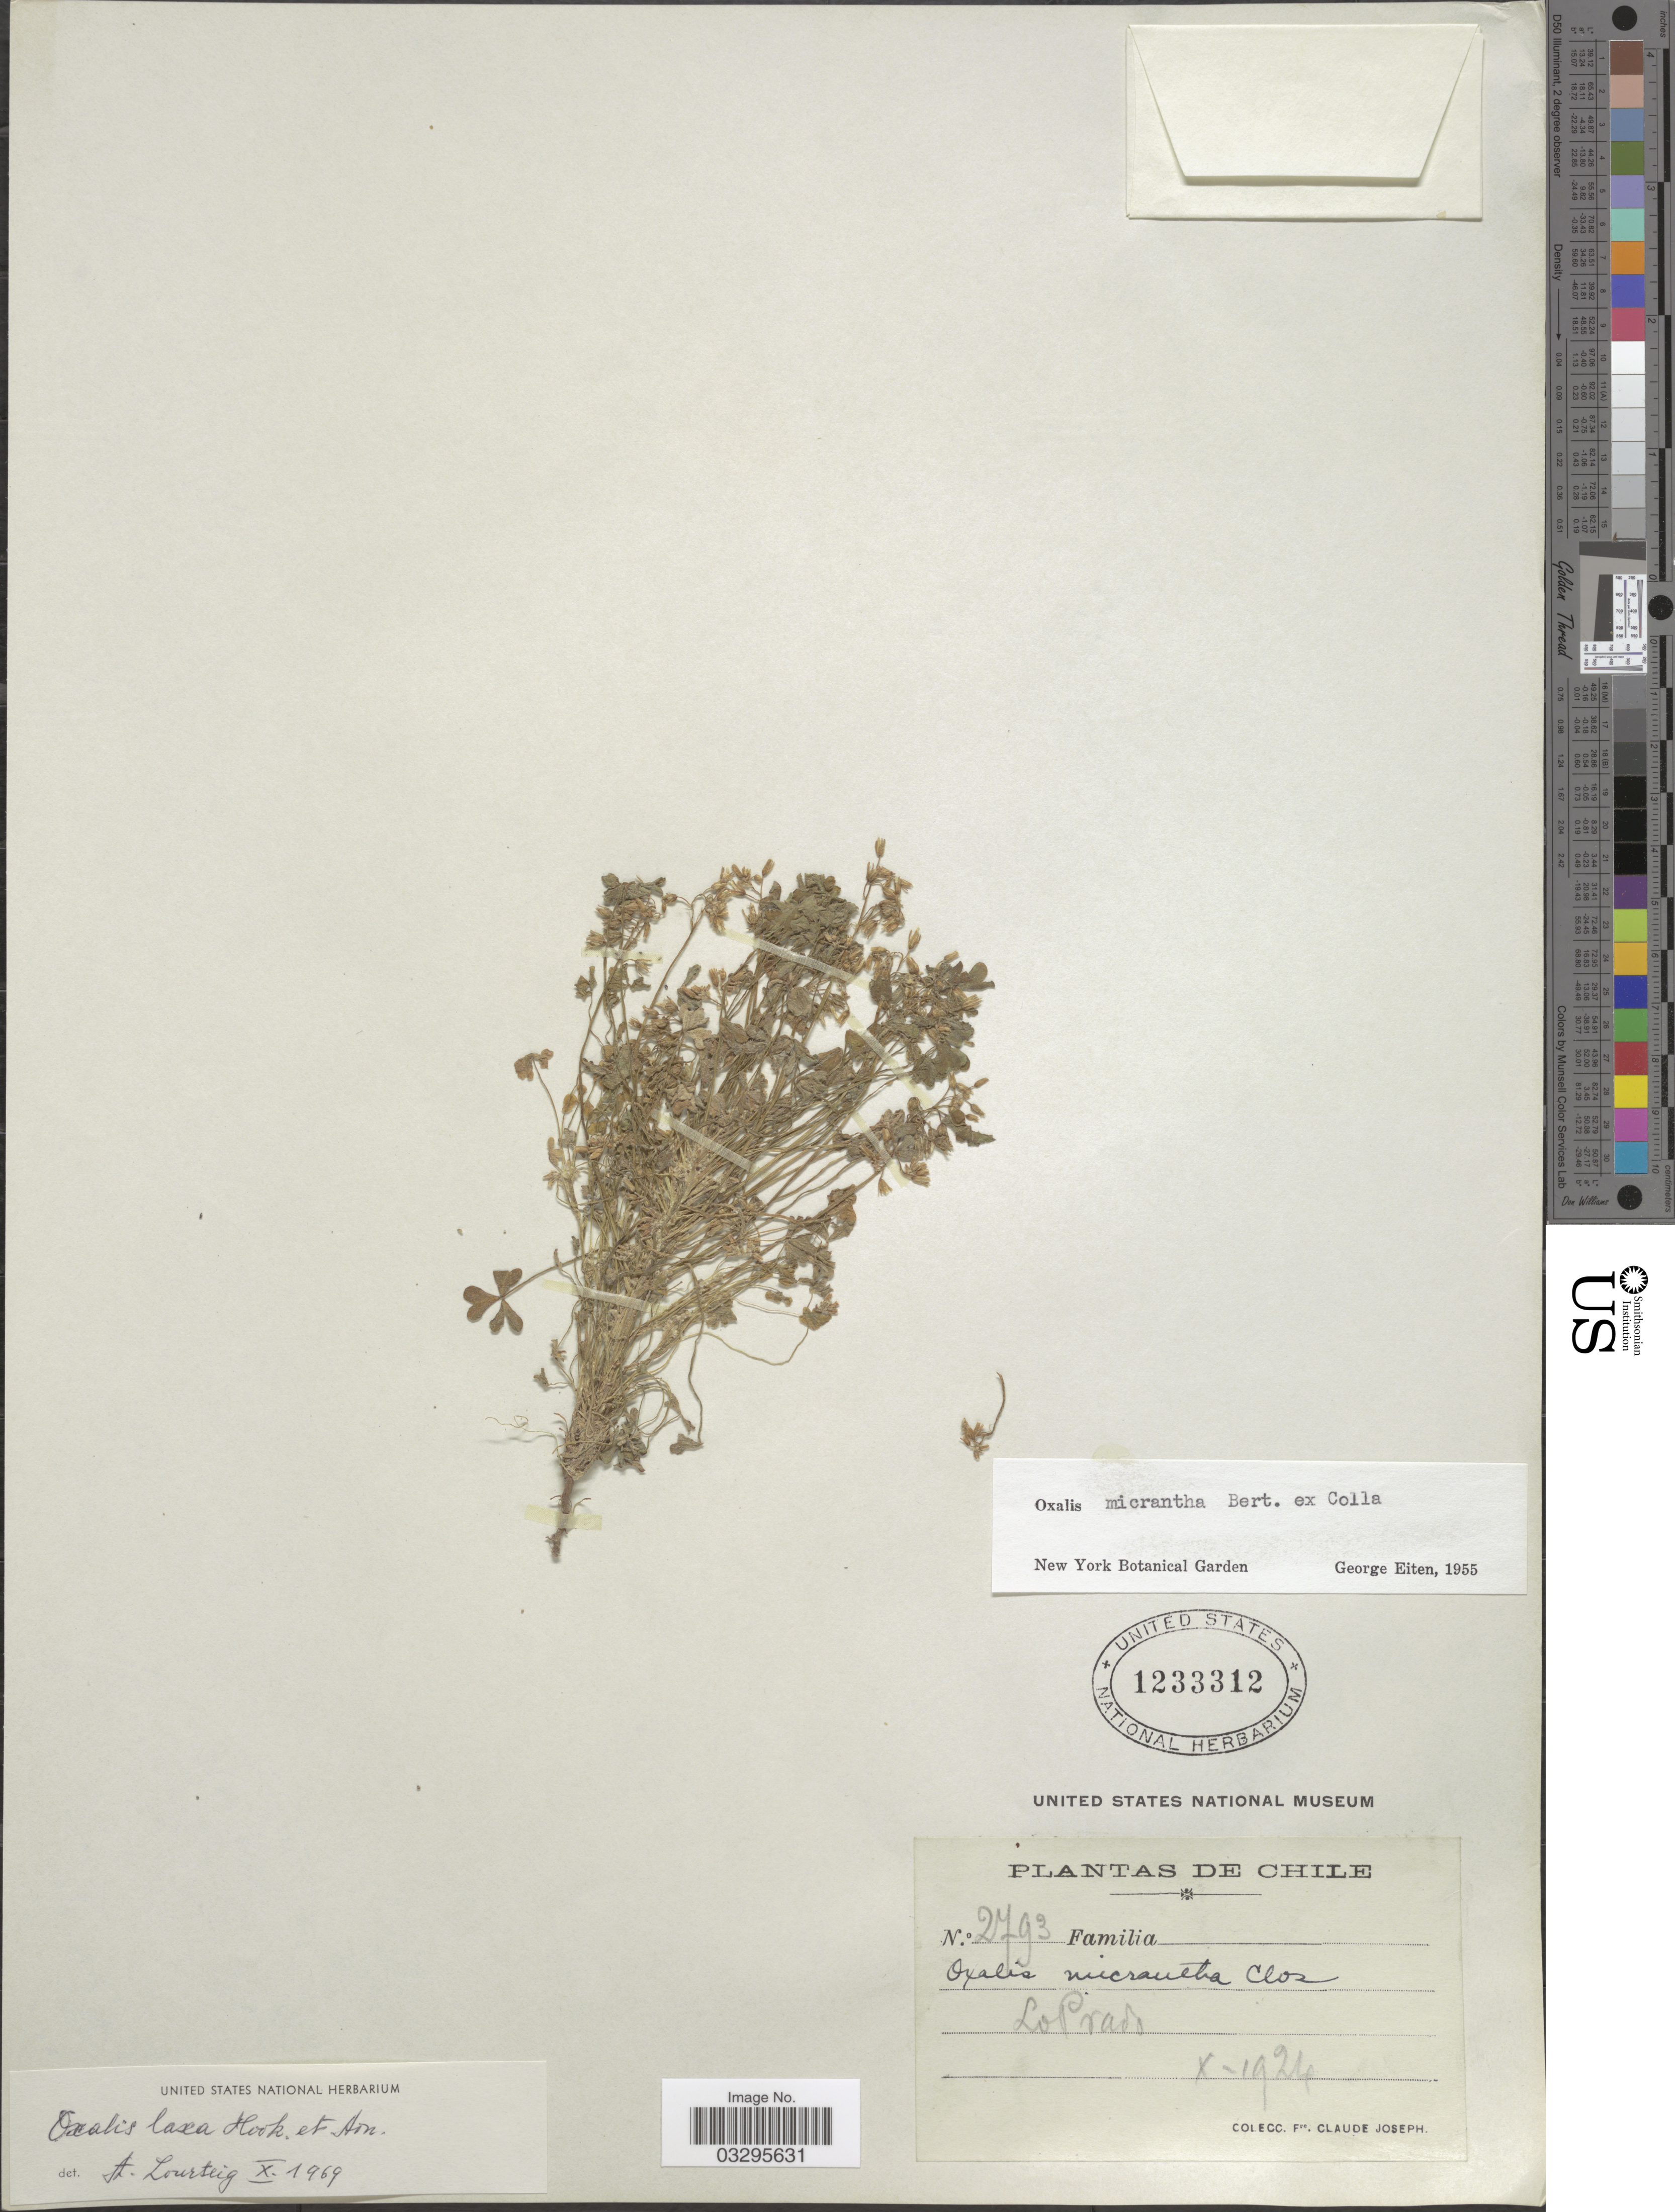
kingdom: Plantae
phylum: Tracheophyta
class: Magnoliopsida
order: Oxalidales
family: Oxalidaceae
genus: Oxalis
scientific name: Oxalis laxa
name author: Hook. & Arn.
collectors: Bro. Claude-Joseph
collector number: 2793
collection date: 1924-10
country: Chile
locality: Lo Prado.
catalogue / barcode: US 1233312